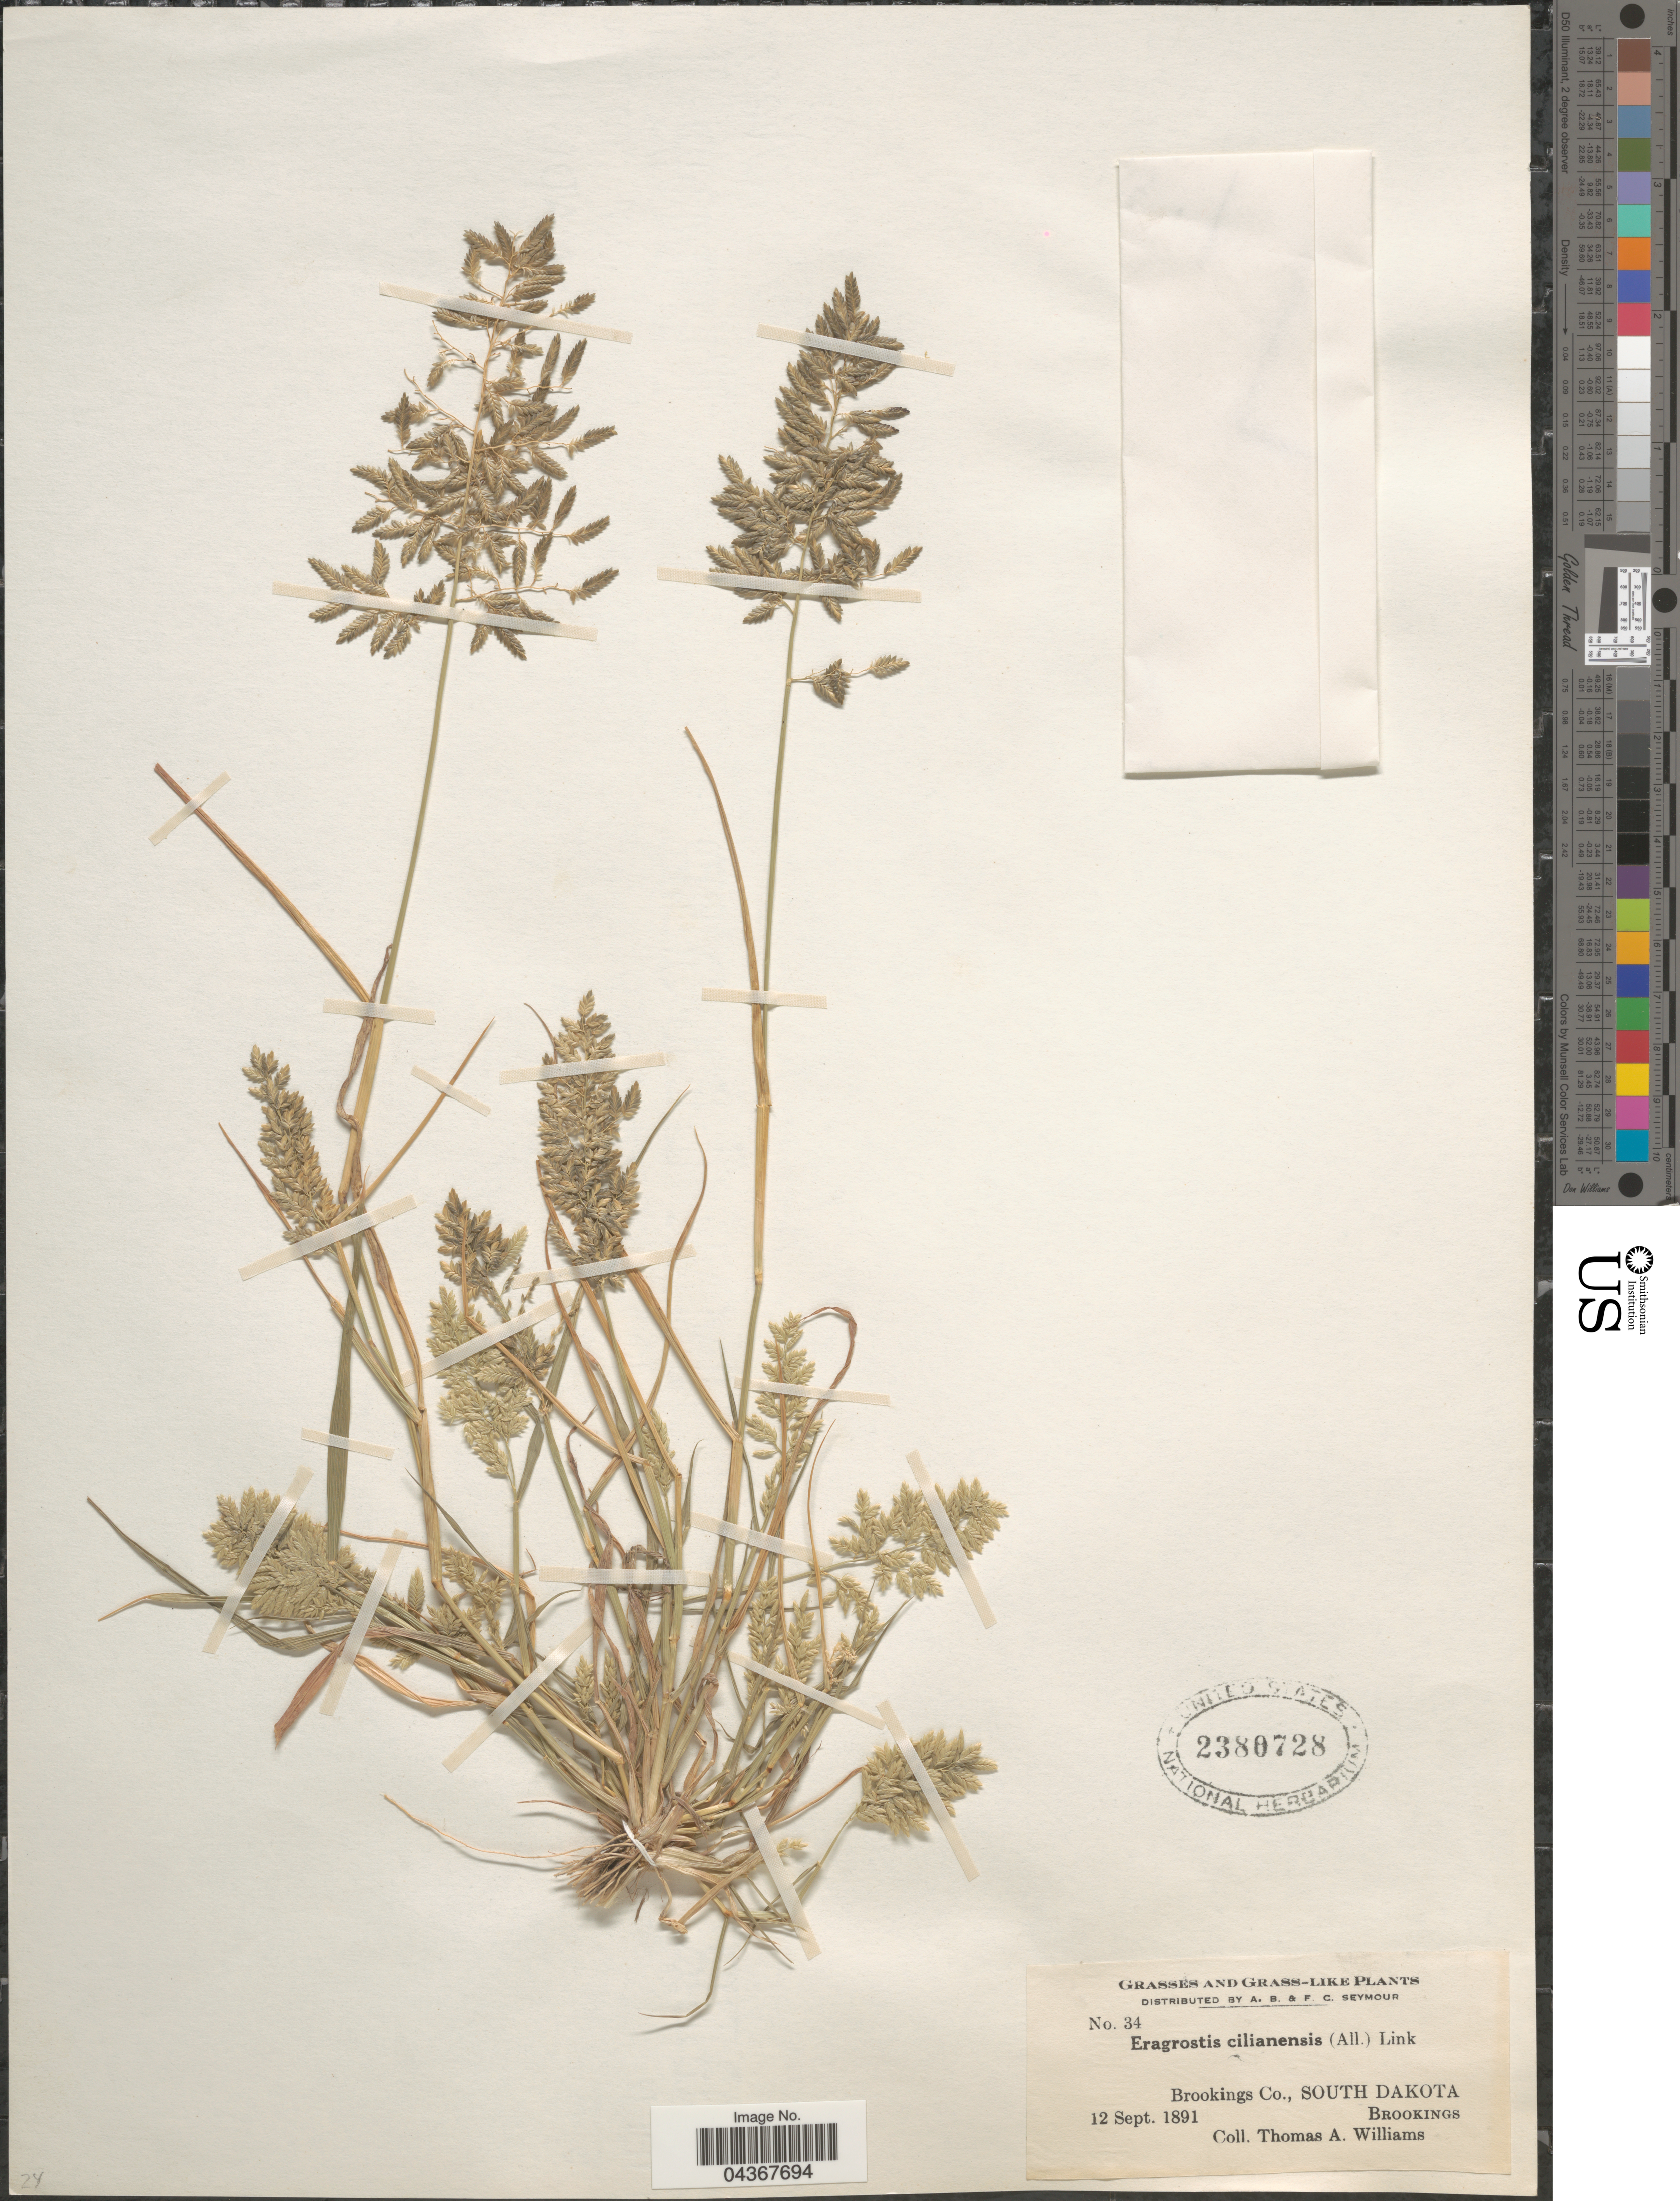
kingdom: Plantae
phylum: Tracheophyta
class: Liliopsida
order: Poales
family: Poaceae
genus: Eragrostis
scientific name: Eragrostis cilianensis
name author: (Bellardi) Vignolo ex Janch.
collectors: T. A. Williams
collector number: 34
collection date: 1891-09-12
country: United States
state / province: South Dakota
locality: Brookings Co. Brookings.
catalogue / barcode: US 2380728